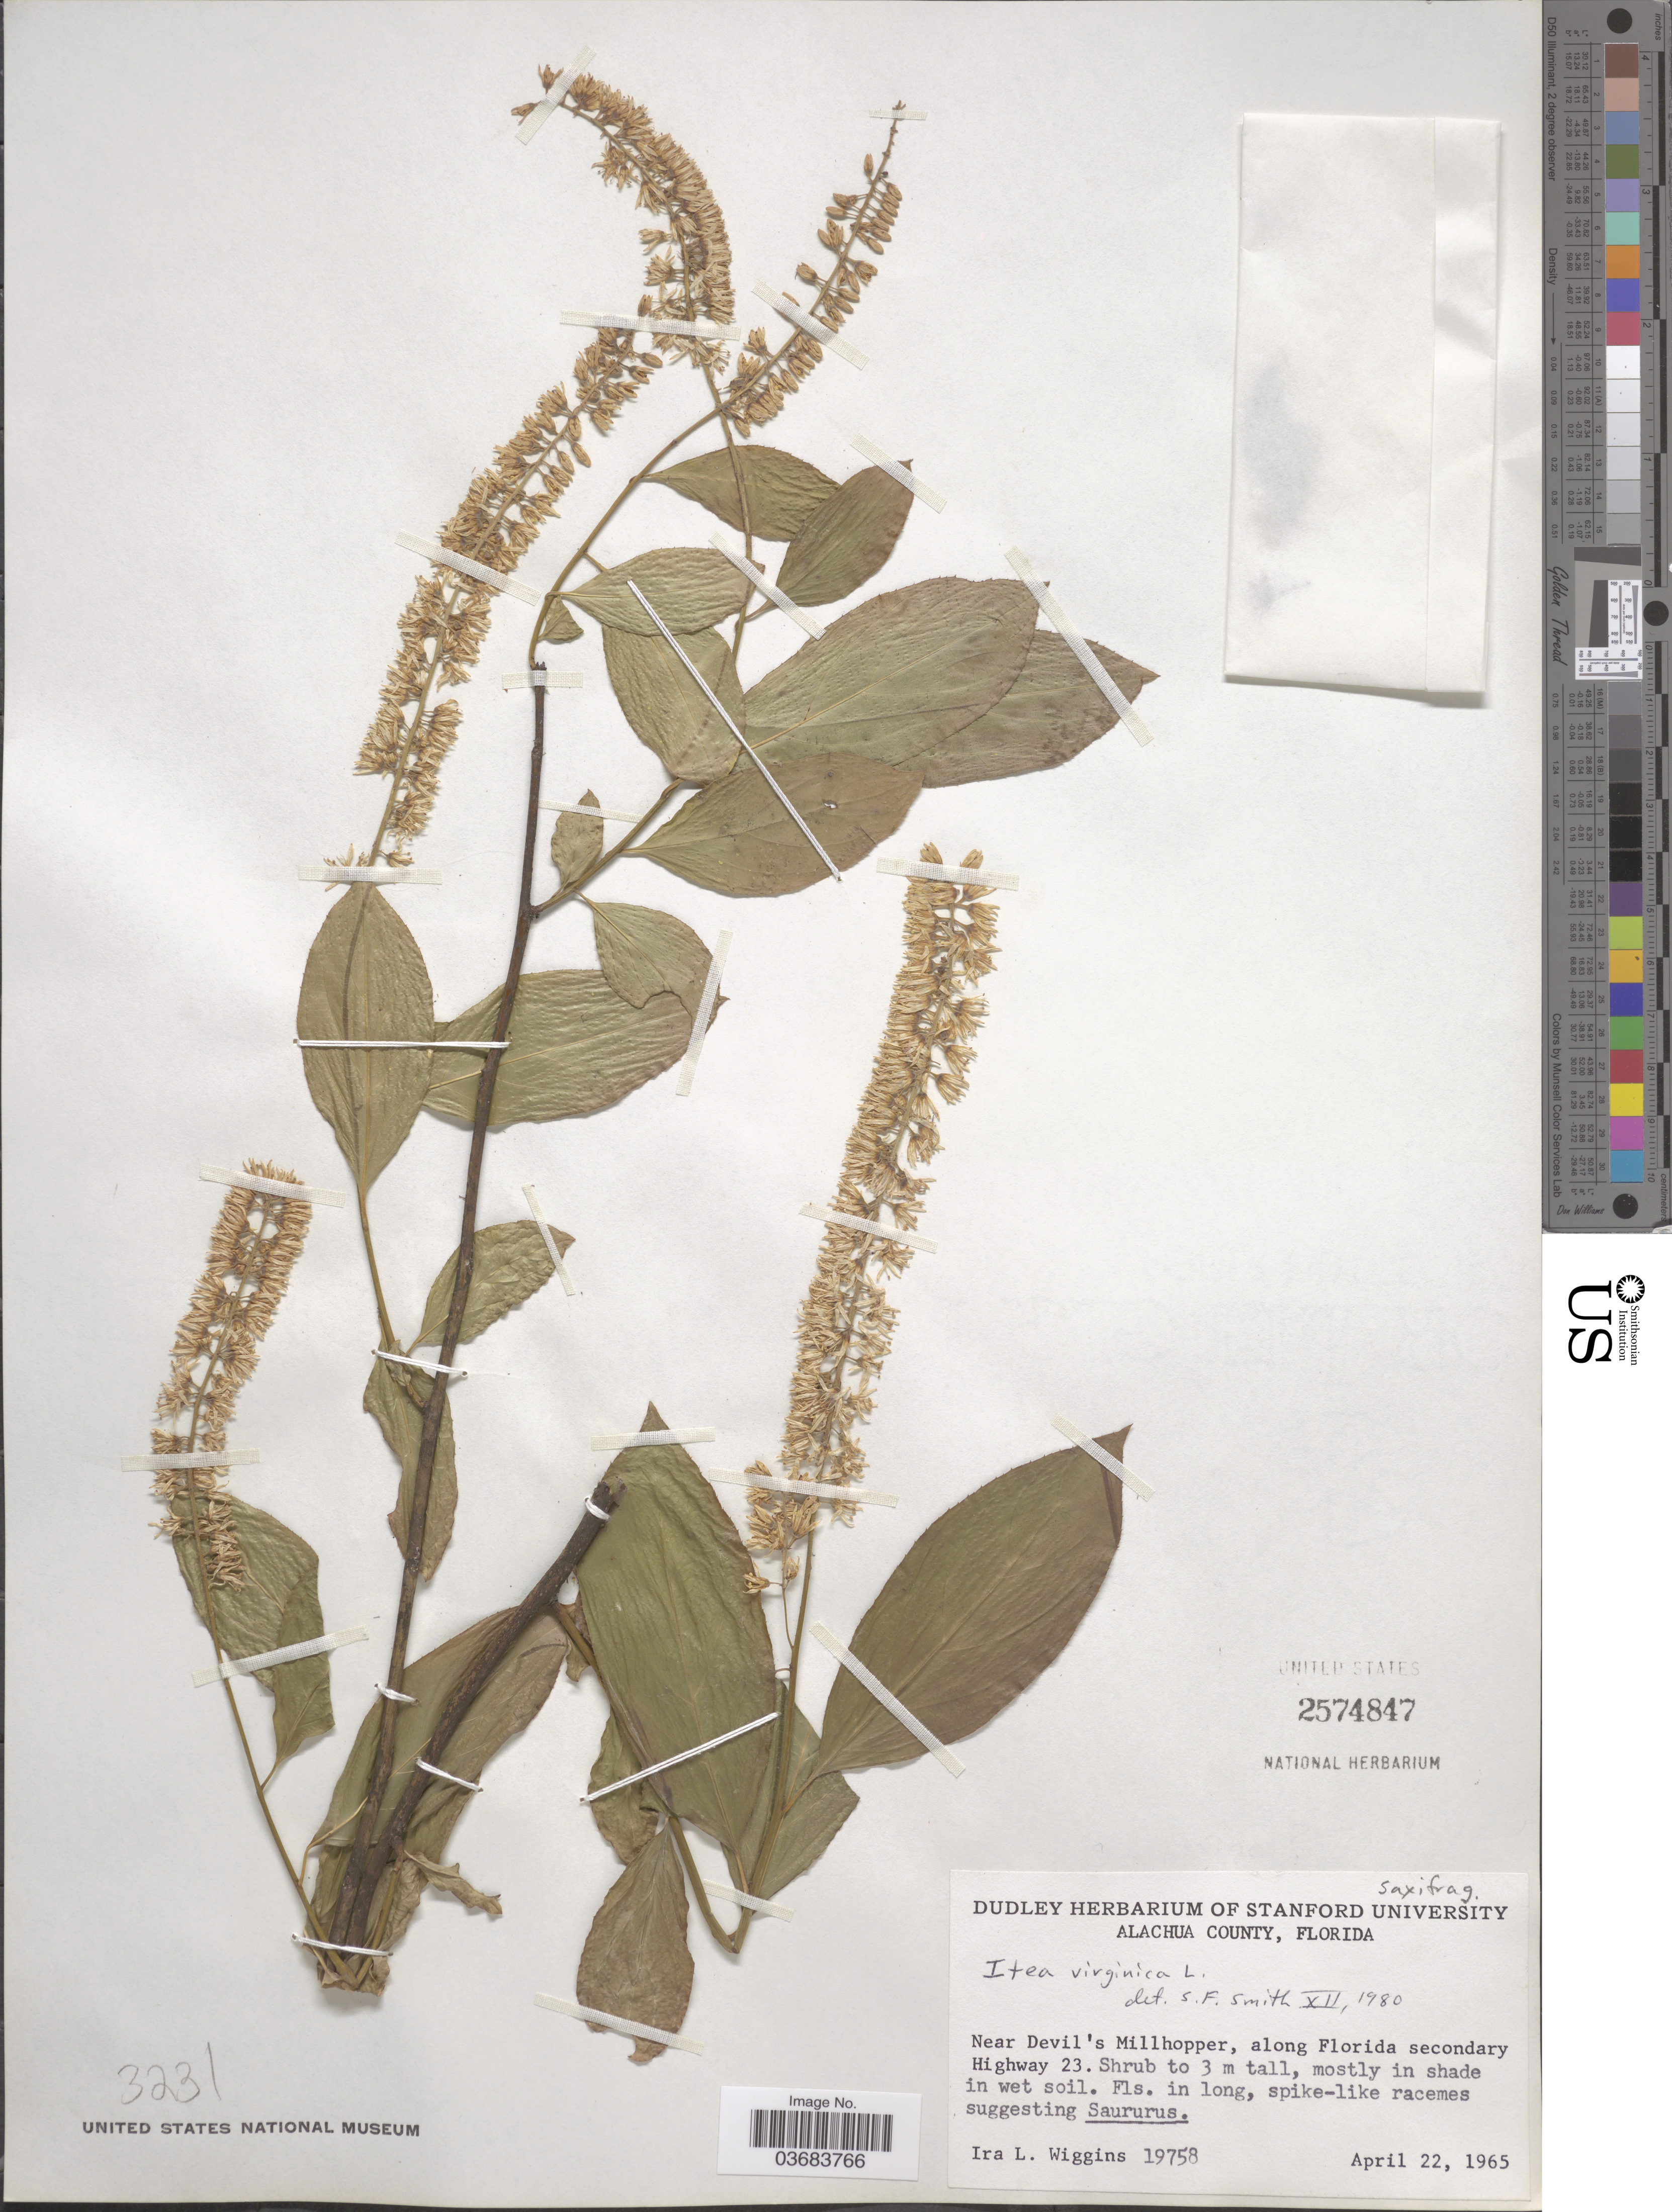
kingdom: Plantae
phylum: Tracheophyta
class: Magnoliopsida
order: Saxifragales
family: Iteaceae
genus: Itea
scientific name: Itea virginica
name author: L.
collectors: I. L. Wiggins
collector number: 19758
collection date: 1965-04-22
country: United States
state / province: Florida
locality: Alachua County. Near Devil's Millhopper, along Florida secondary Highway 23.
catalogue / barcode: US 2574847